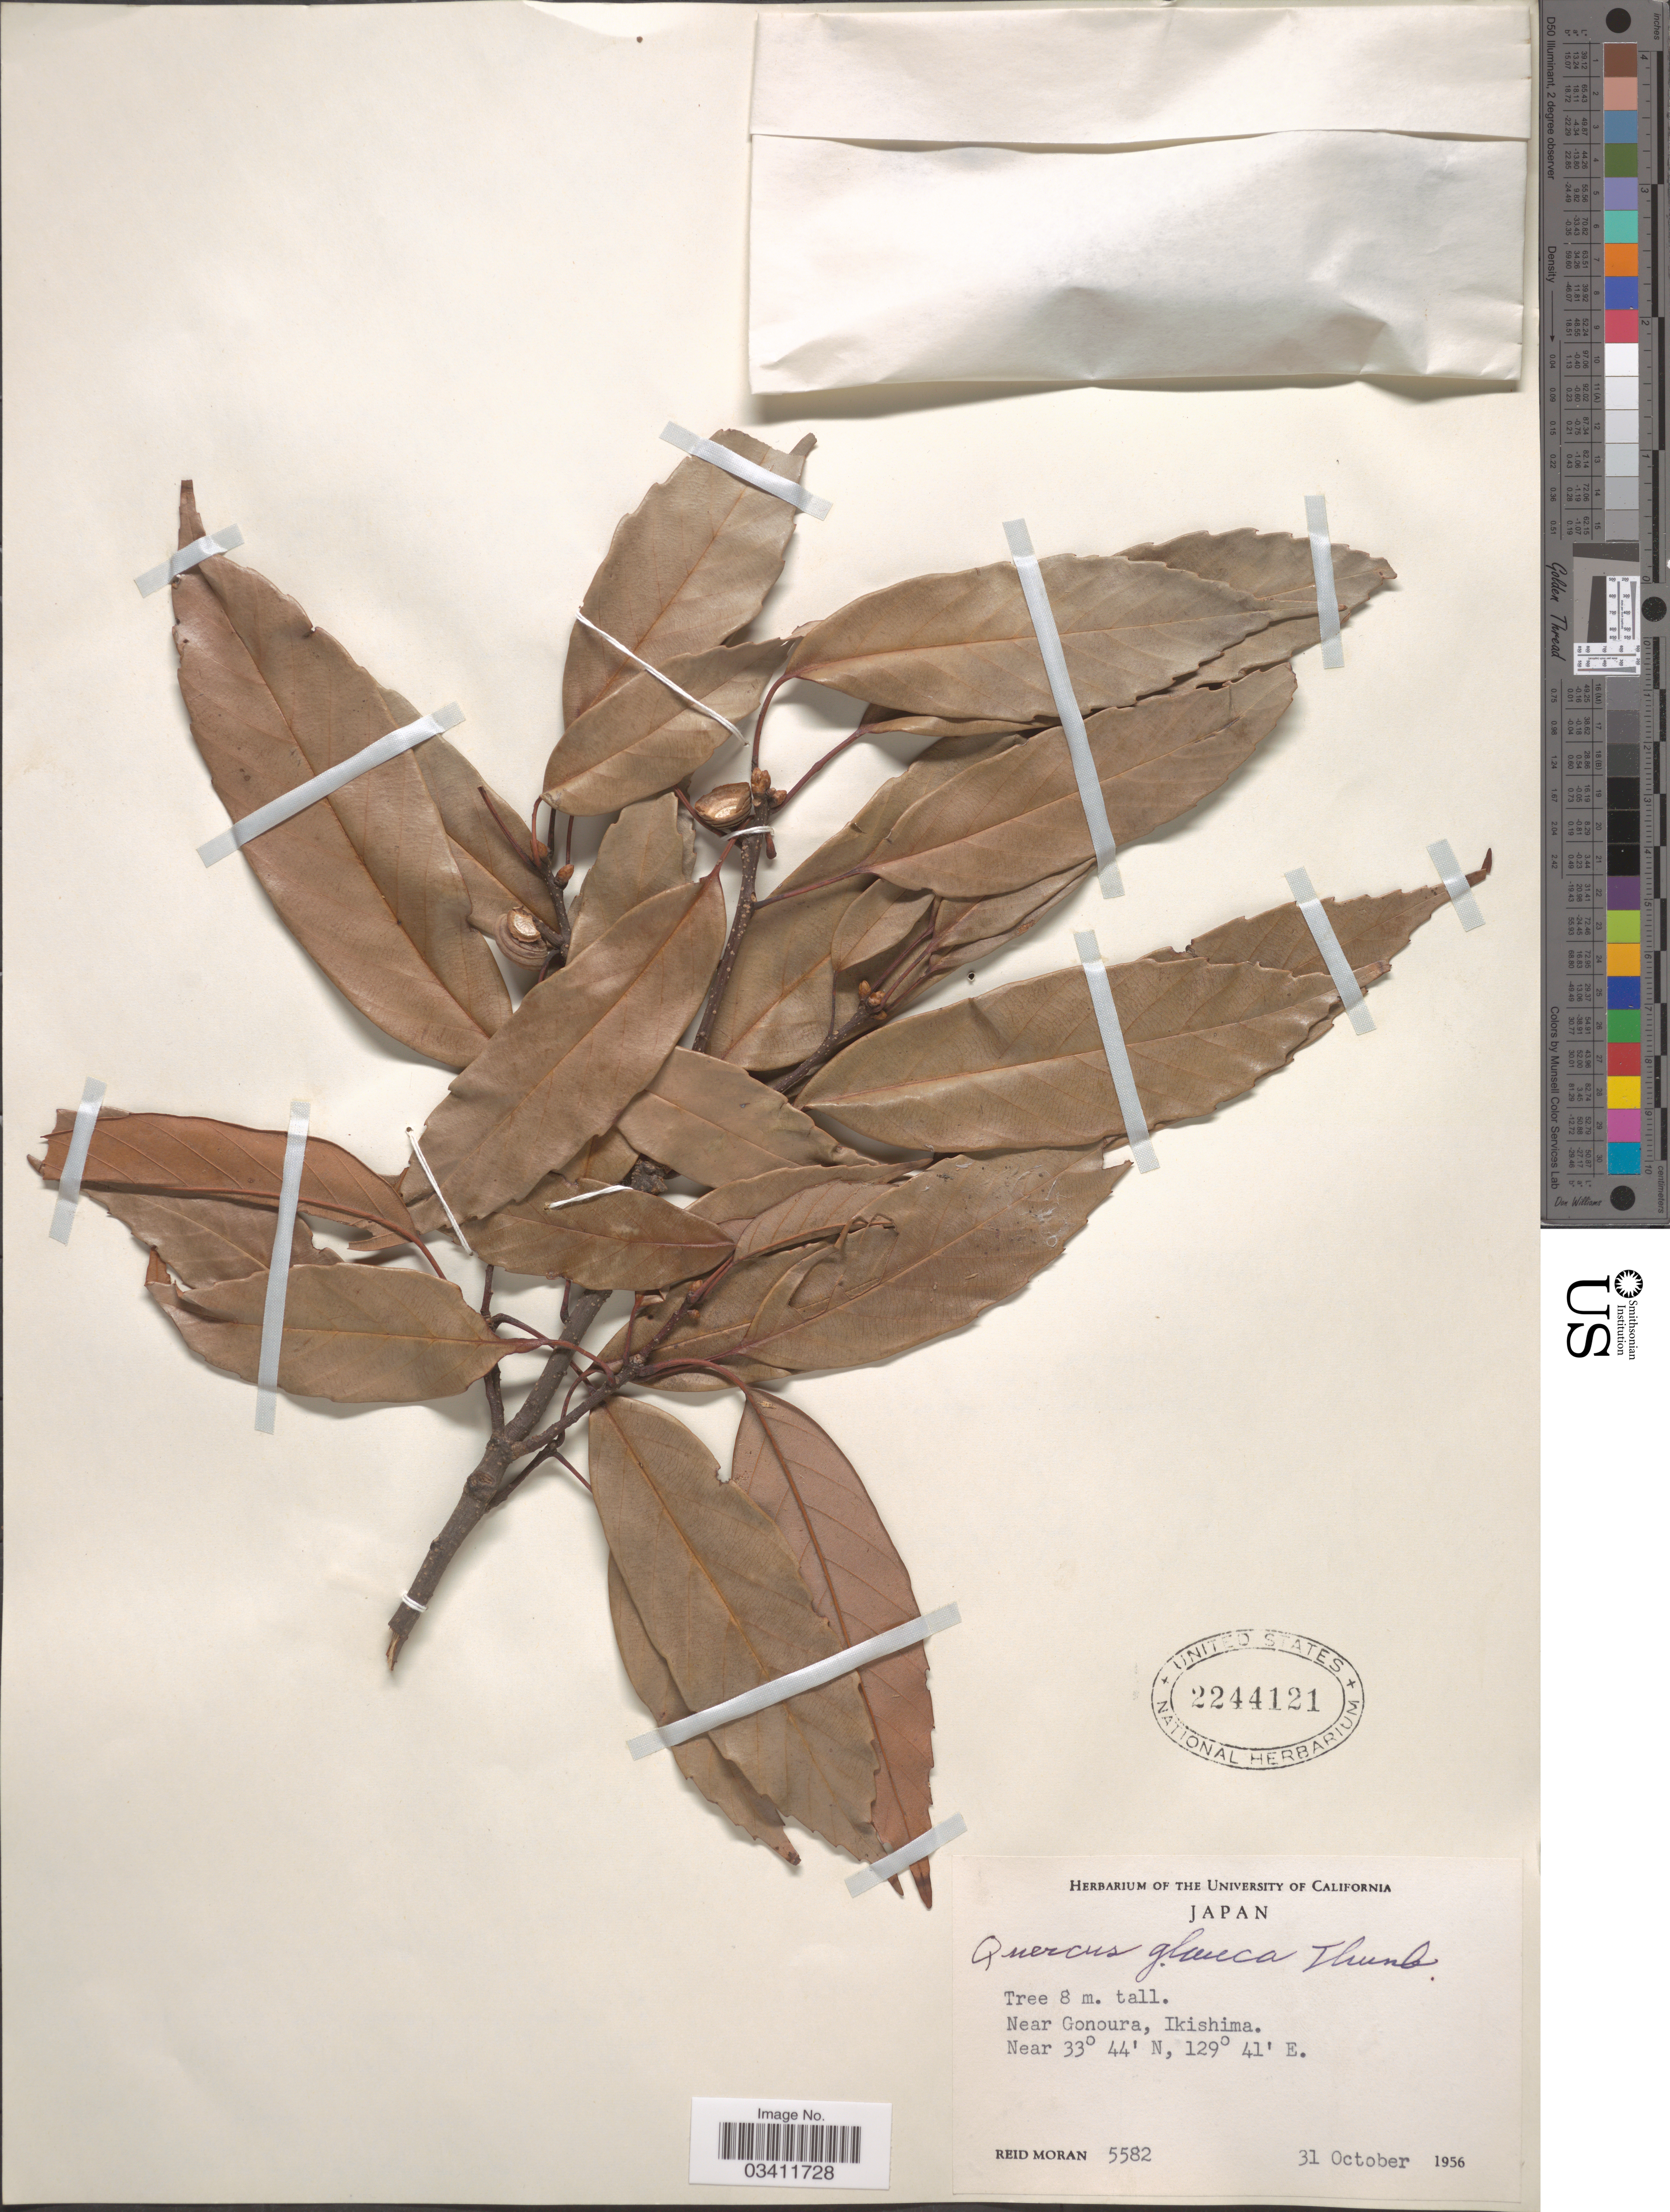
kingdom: Plantae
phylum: Tracheophyta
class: Magnoliopsida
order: Fagales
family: Fagaceae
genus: Quercus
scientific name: Quercus glauca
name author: Thunb.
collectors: R. V. Moran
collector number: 5582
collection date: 1956-10-31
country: Japan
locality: Near Gonoura, Ikishima.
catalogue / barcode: US 2244121